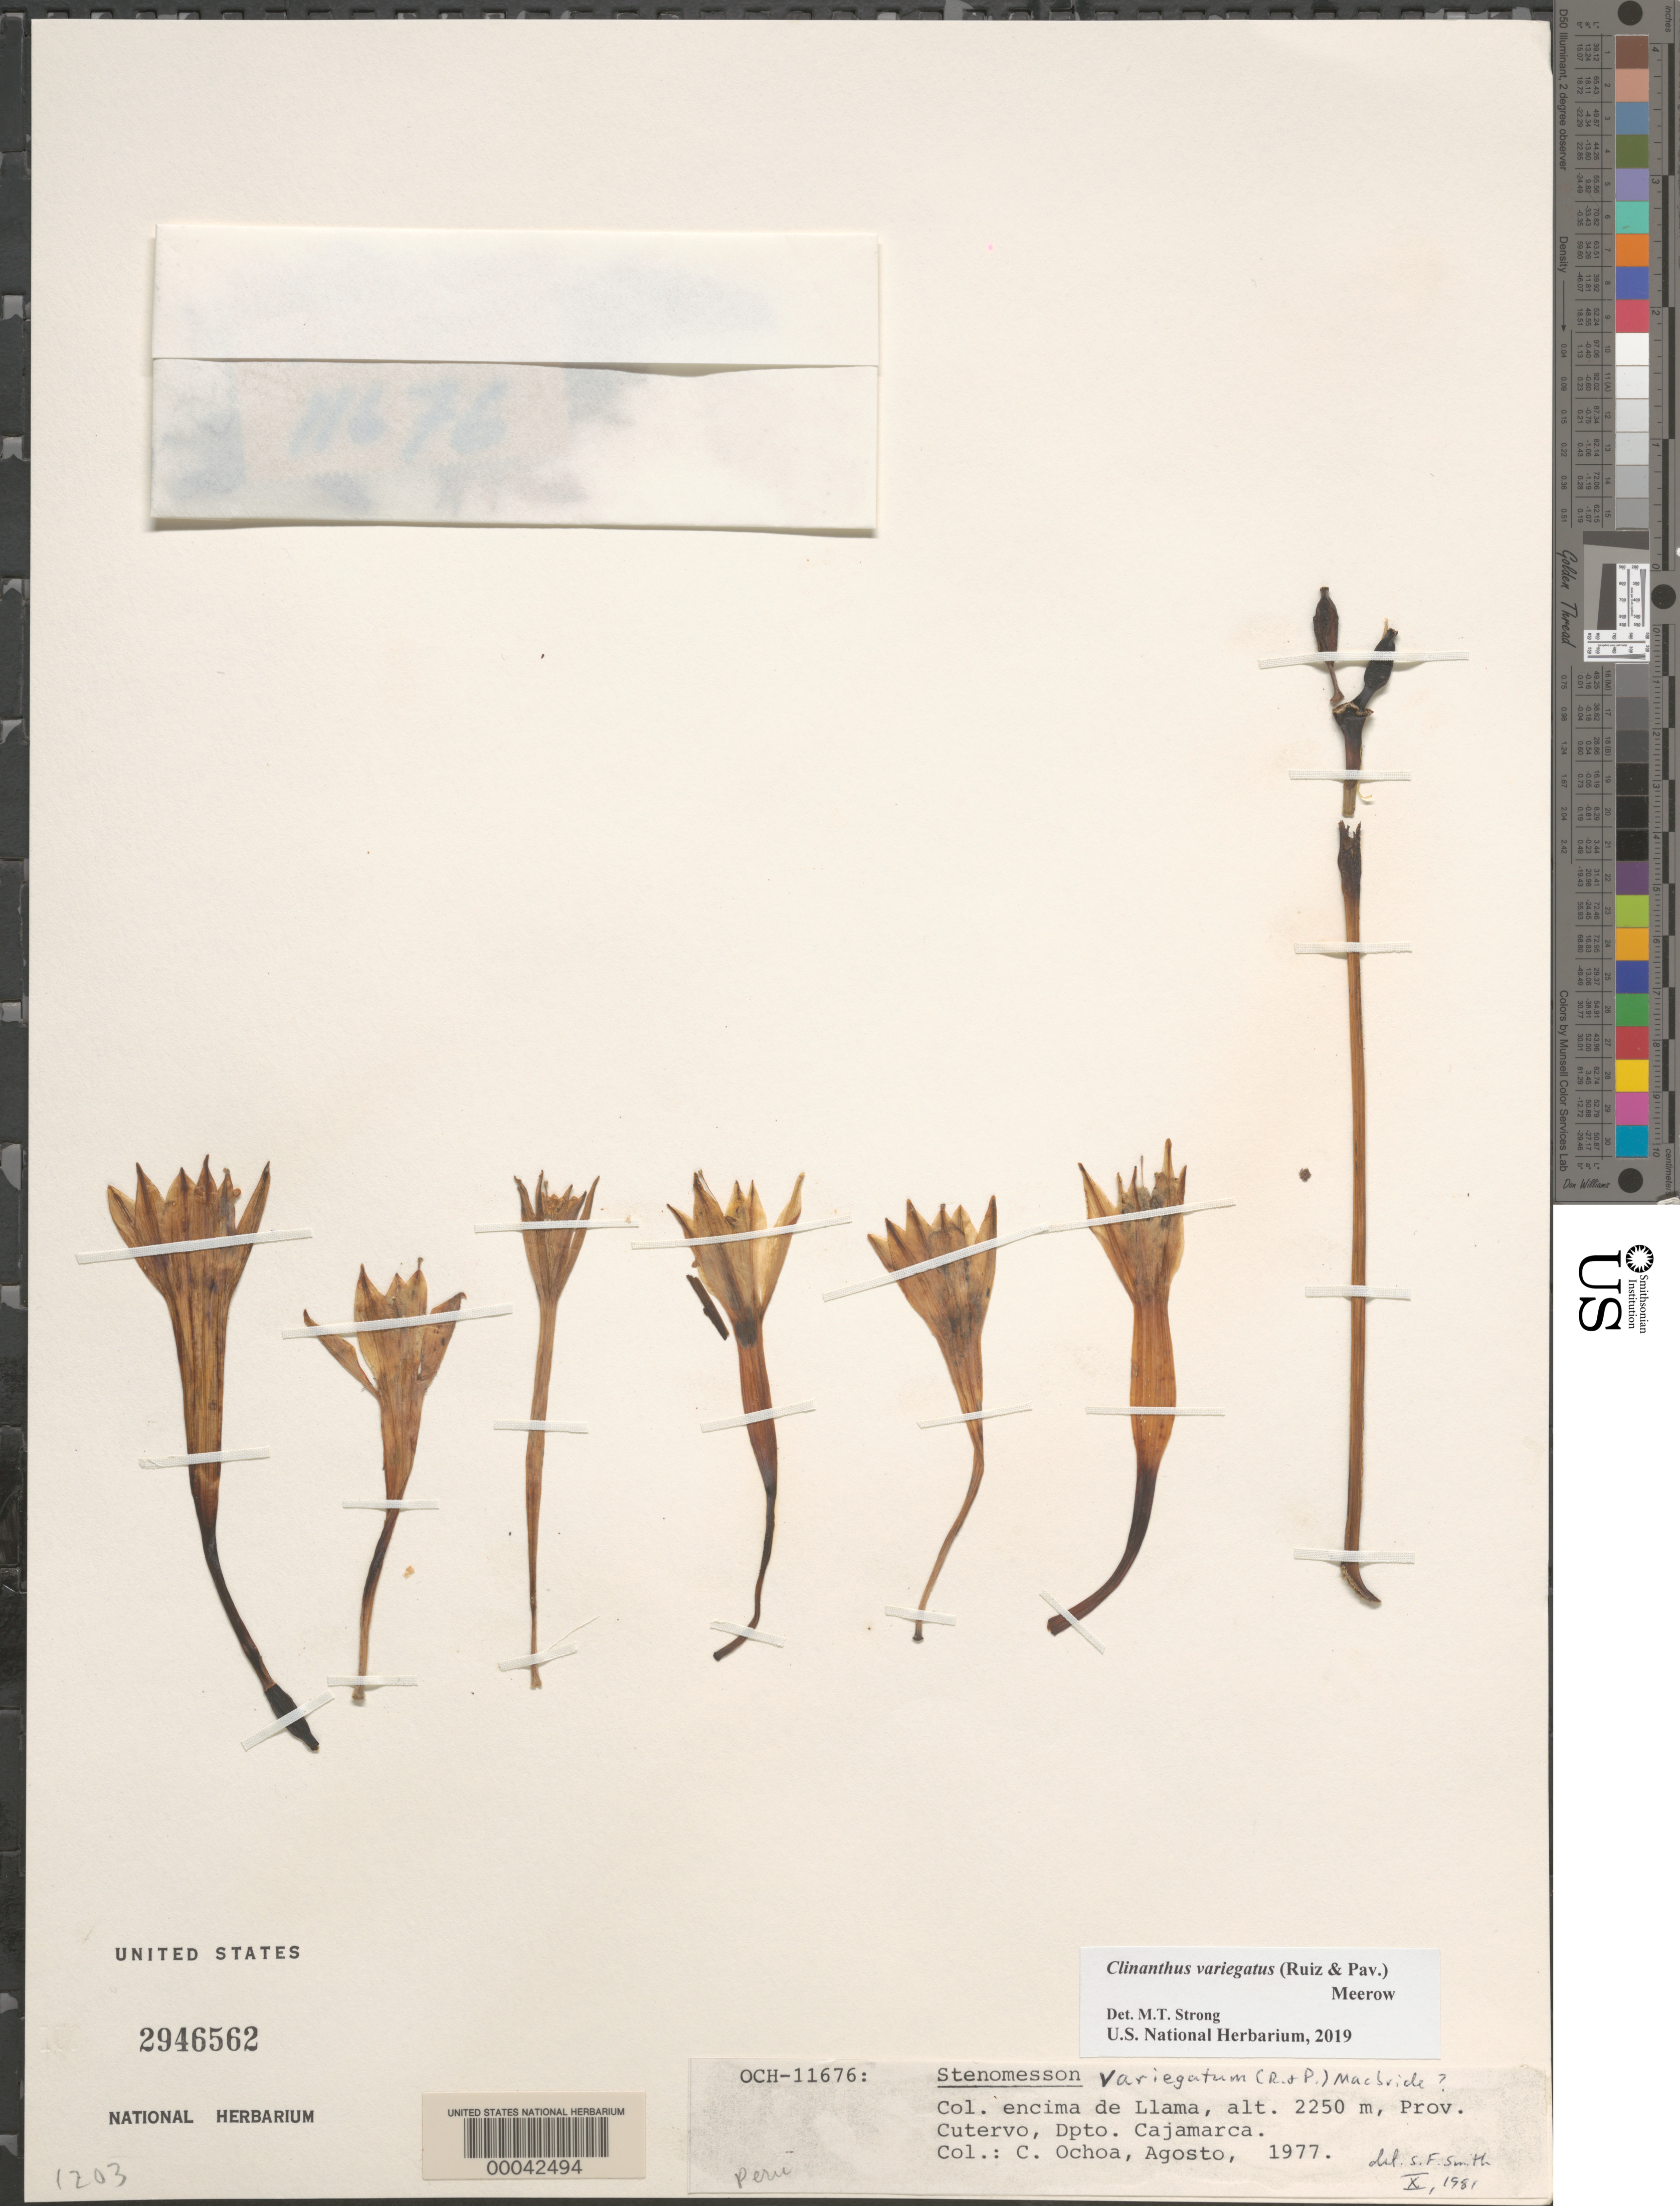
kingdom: Plantae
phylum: Tracheophyta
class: Liliopsida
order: Asparagales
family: Amaryllidaceae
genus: Clinanthus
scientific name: Clinanthus variegatus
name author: (Ruiz & Pav.) Meerow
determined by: Strong, Mark T., (BOT), Smithsonian Institution - National Museum of Natural History (UNITED STATES)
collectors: C. M. Ochoa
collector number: Och-11676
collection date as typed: Aug 1977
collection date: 1977-08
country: Peru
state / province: Cajamarca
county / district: Cutervo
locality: above Llama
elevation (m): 2250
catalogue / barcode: US 2946562